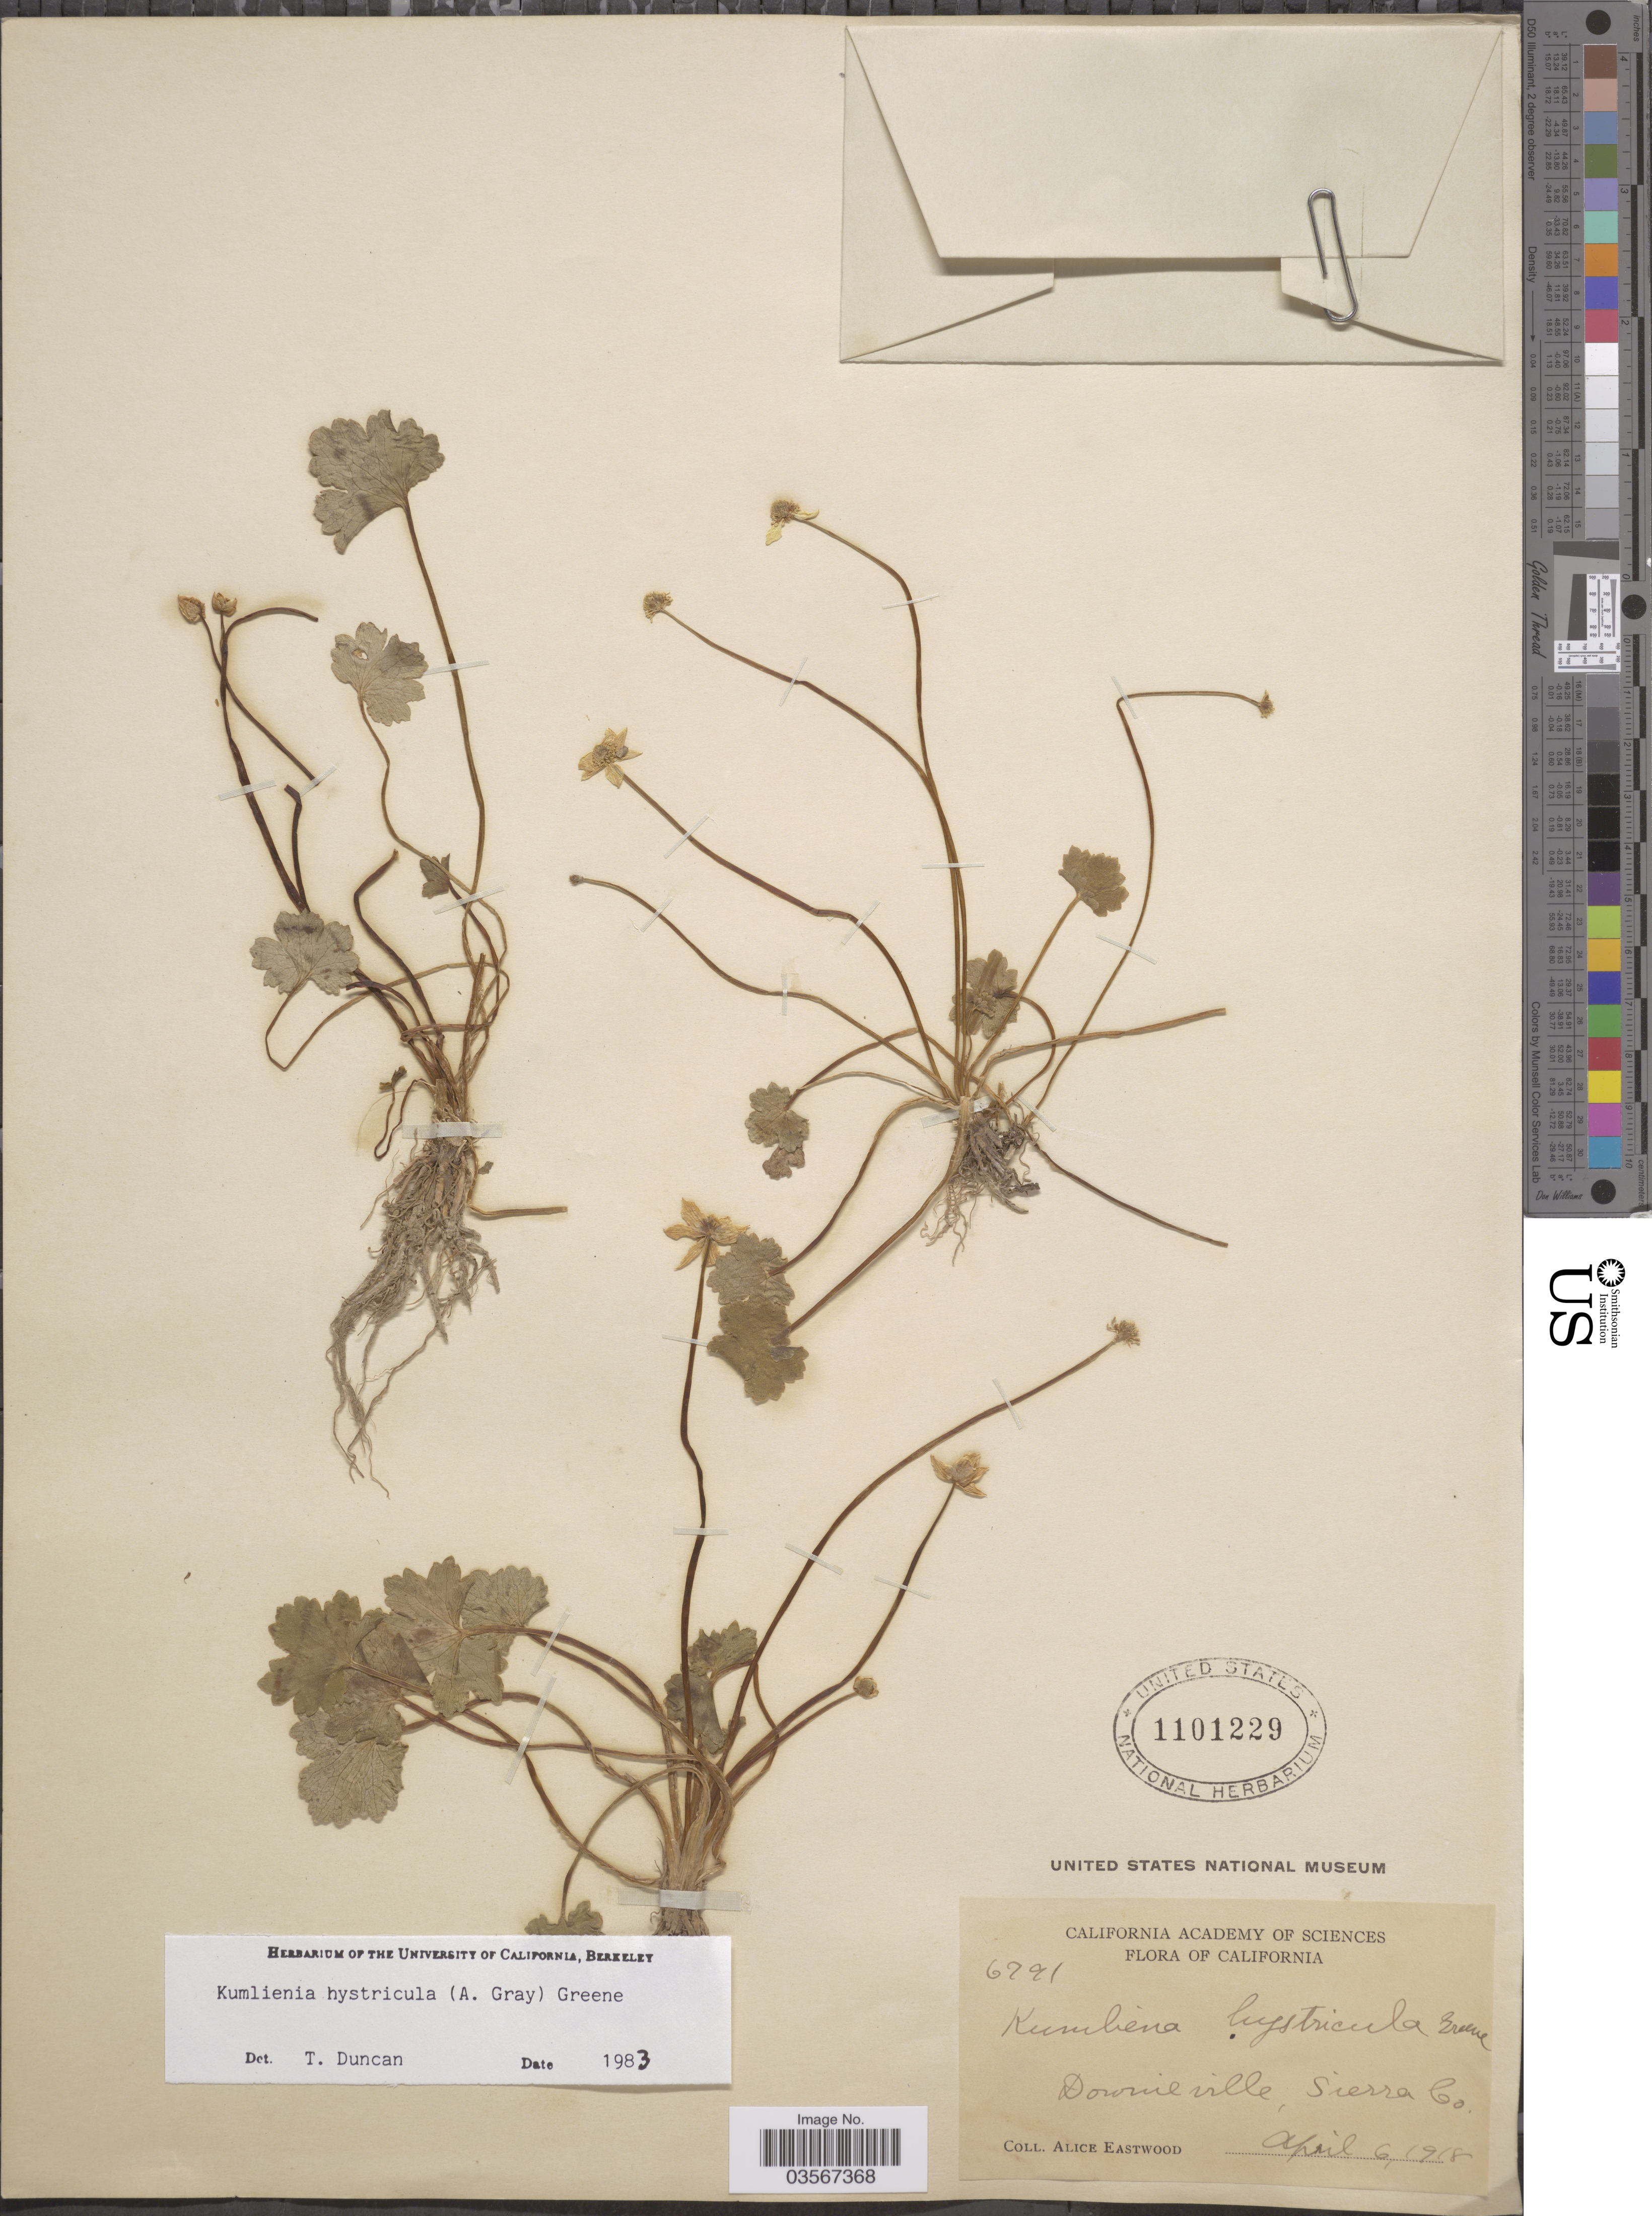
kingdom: Plantae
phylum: Tracheophyta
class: Magnoliopsida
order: Ranunculales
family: Ranunculaceae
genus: Ranunculus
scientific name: Ranunculus hystriculus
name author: A. Gray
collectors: A. Eastwood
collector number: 6791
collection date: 1918-04-06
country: United States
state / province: California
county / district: Sierra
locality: Downville, Sierra Co.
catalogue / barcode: US 1101229